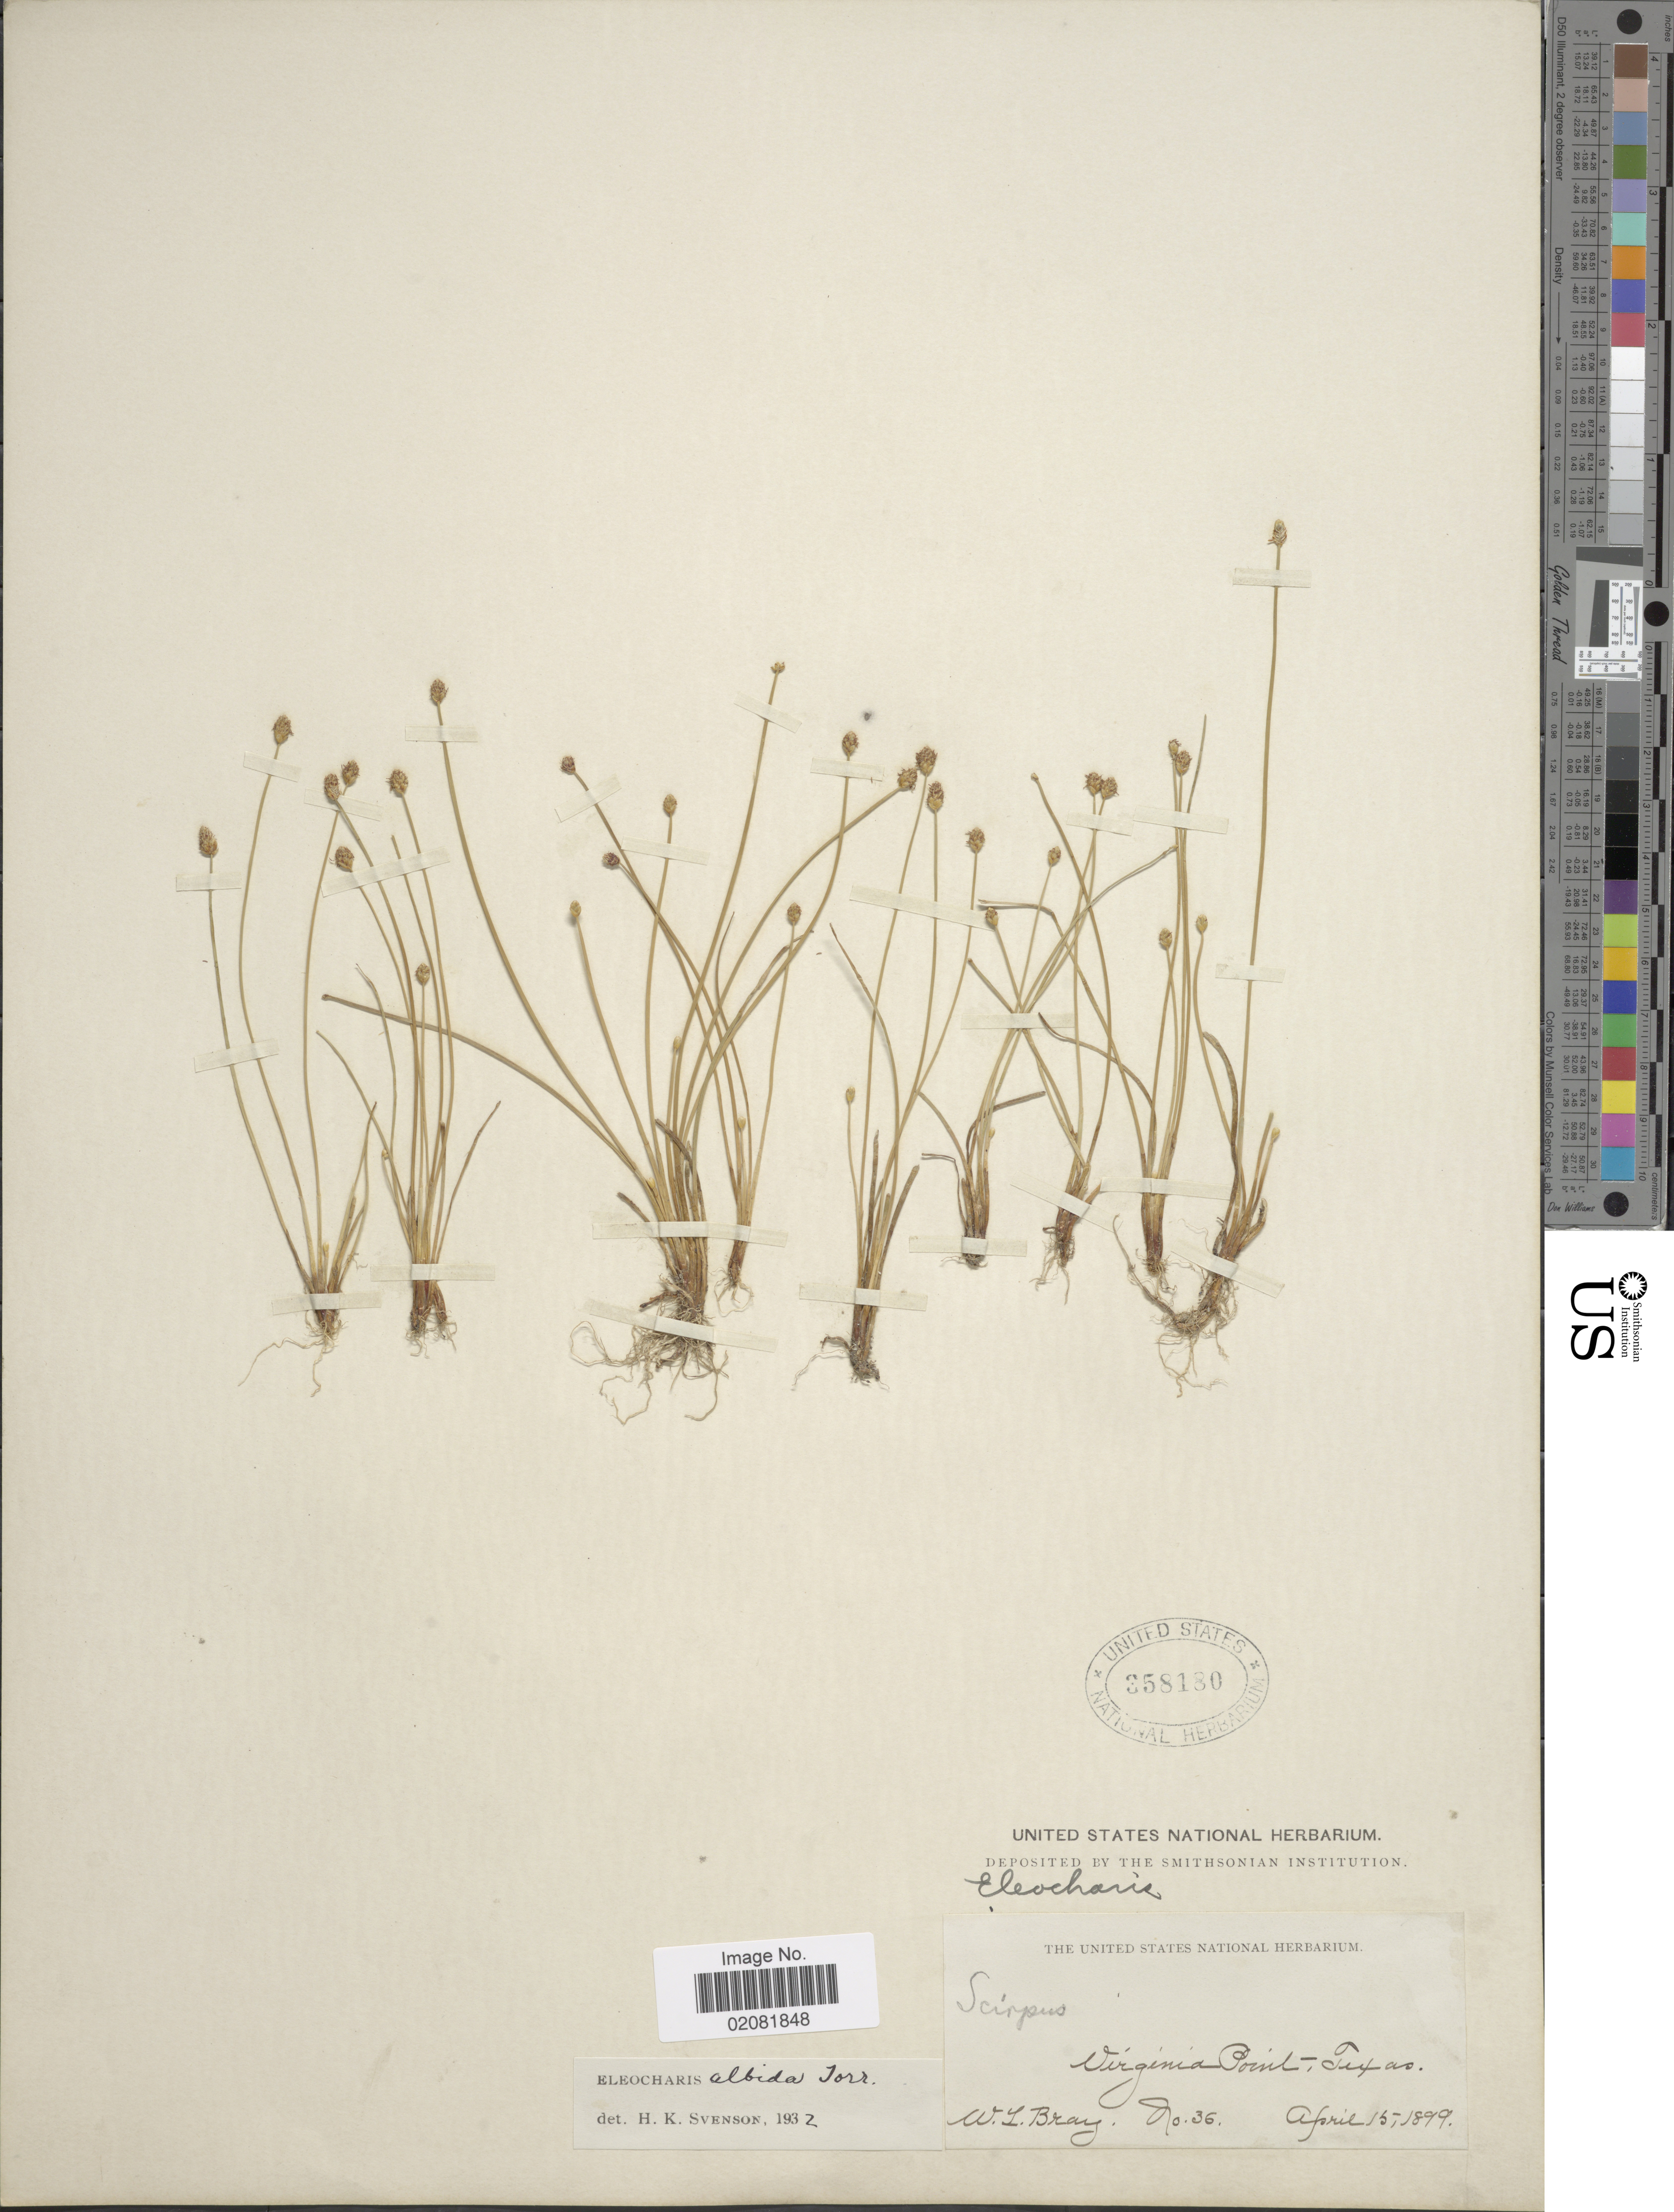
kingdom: Plantae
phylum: Tracheophyta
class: Liliopsida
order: Poales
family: Cyperaceae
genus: Eleocharis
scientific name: Eleocharis albida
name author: Torr.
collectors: W. L. Bray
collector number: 36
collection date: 1899-04-15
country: United States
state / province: Texas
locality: Virginia Point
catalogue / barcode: US 358180